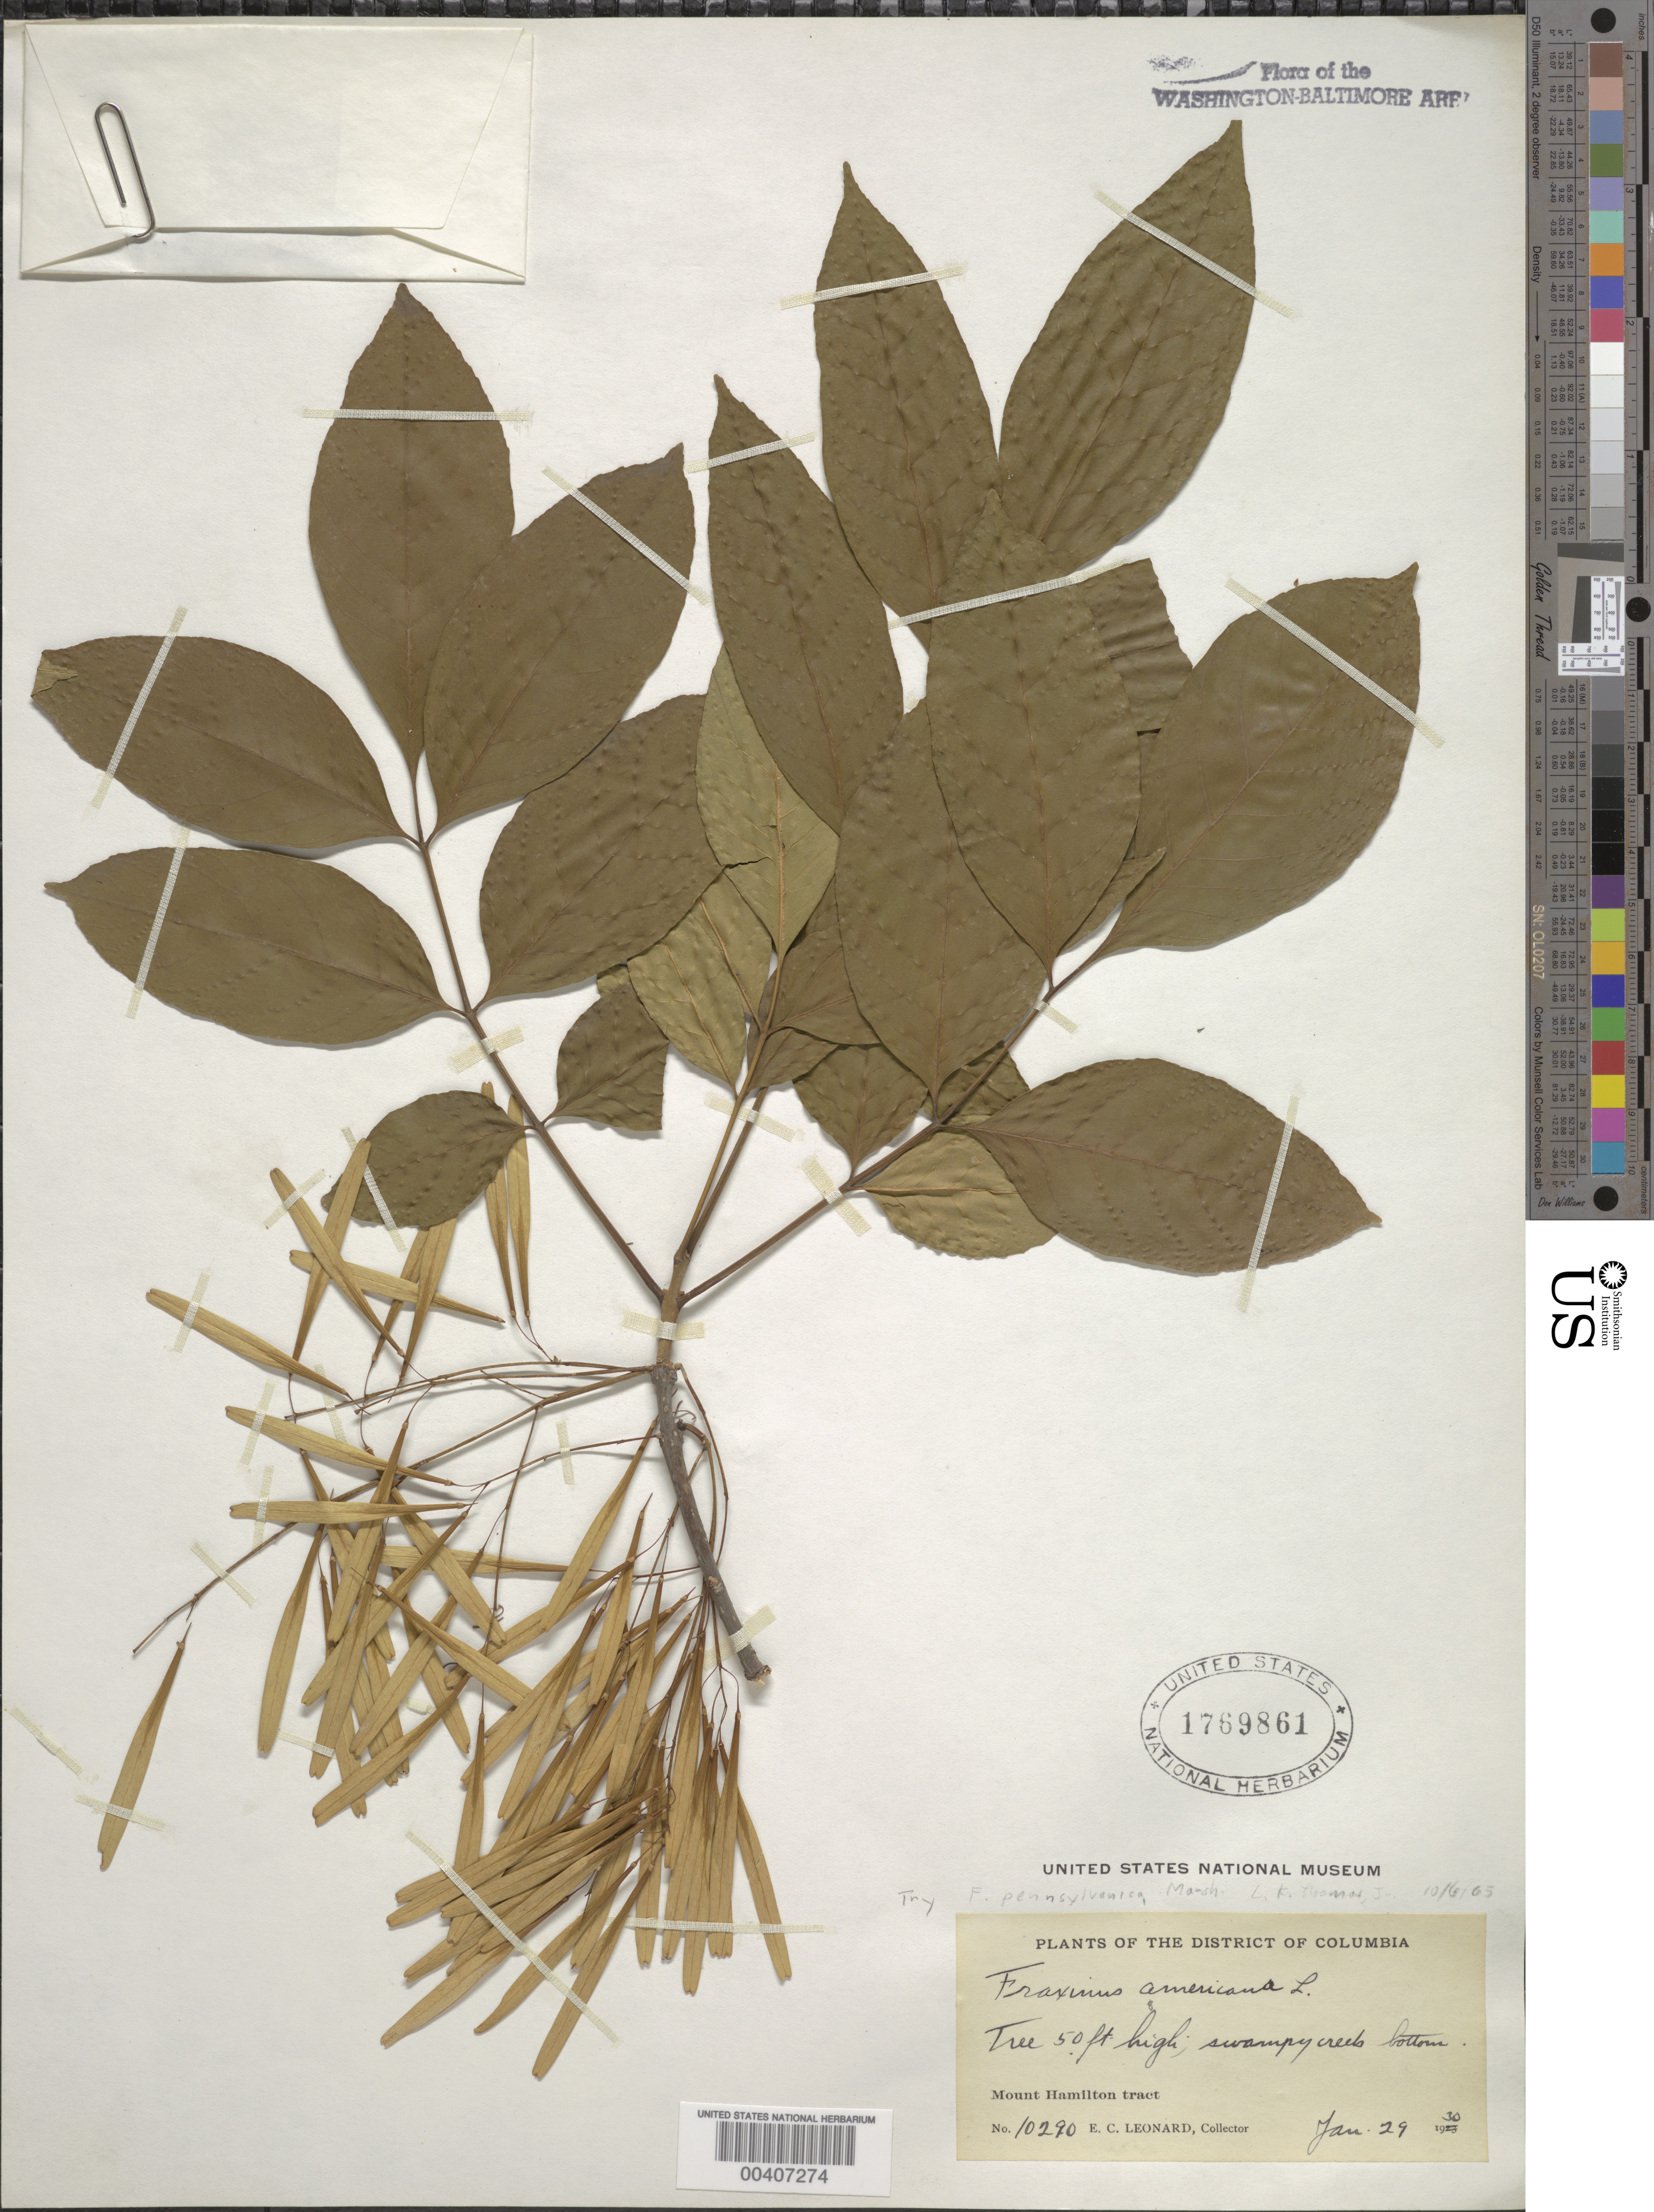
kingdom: Plantae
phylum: Tracheophyta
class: Magnoliopsida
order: Lamiales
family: Oleaceae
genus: Fraxinus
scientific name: Fraxinus pennsylvanica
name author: Marshall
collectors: E. C. Leonard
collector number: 10290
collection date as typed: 29 Jun 1930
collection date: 1930-06-29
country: United States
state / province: District of Columbia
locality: Mount Hamilton Tract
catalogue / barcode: US 1769861